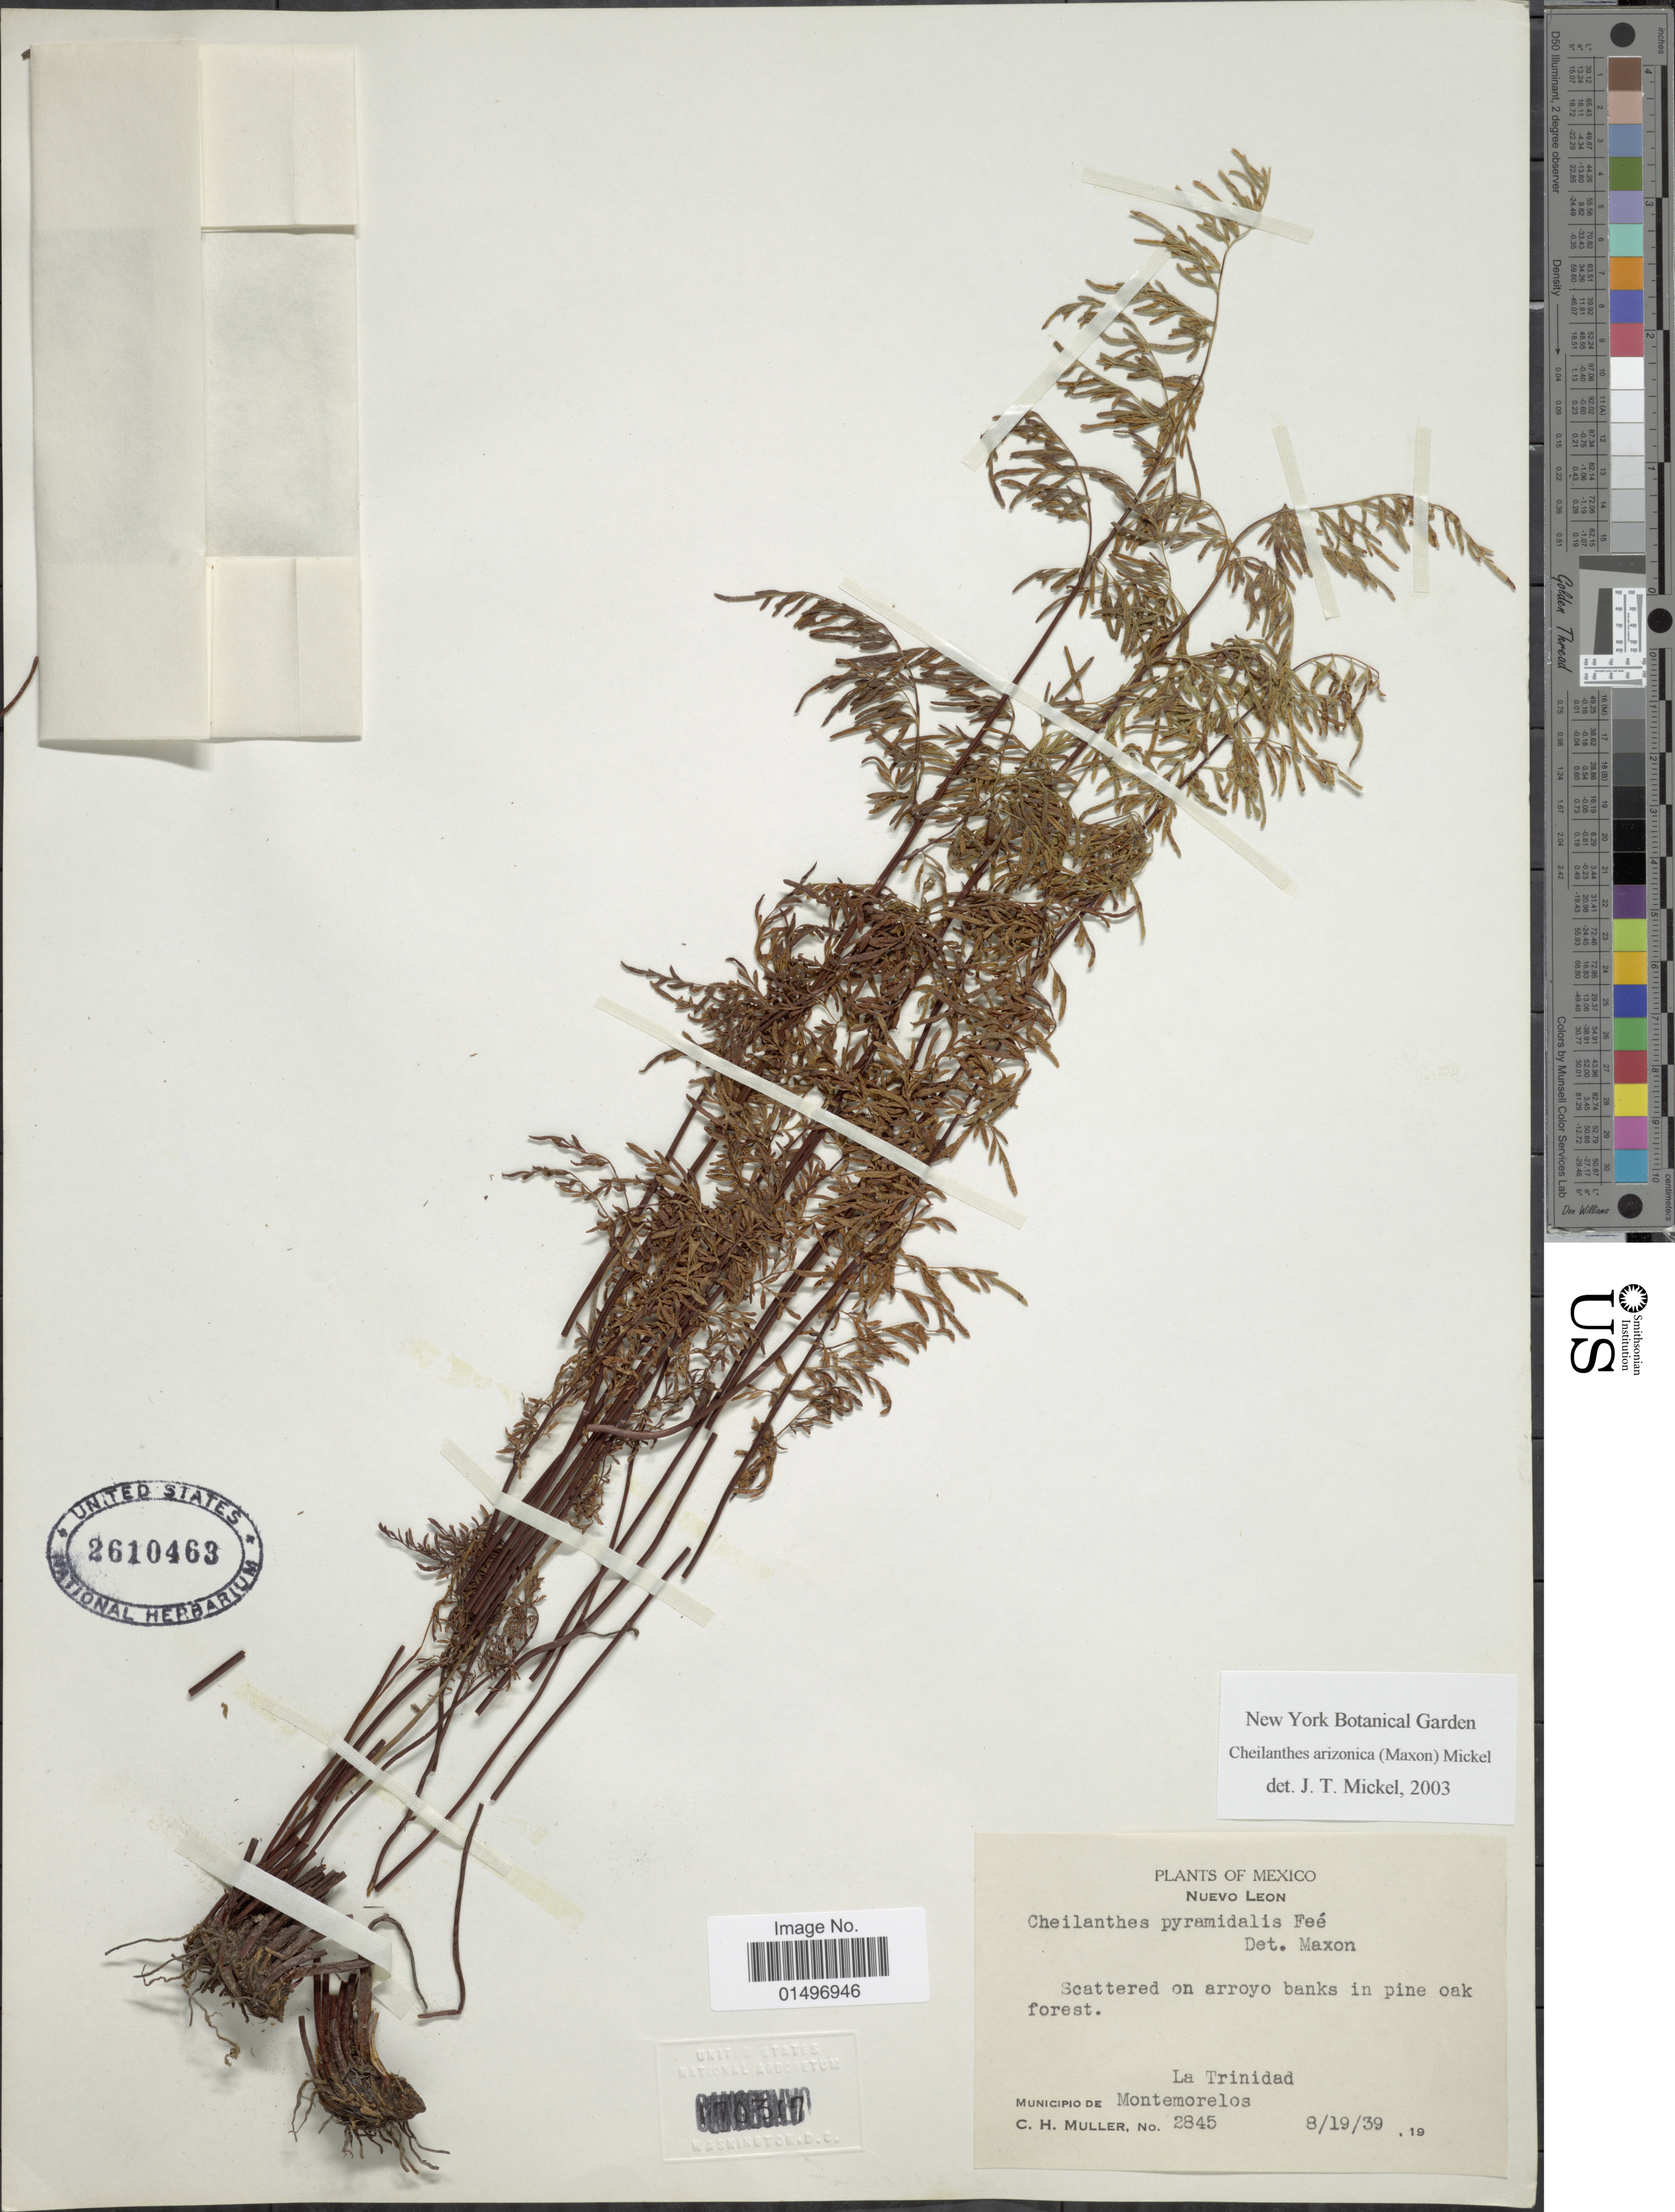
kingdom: Plantae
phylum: Tracheophyta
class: Polypodiopsida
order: Polypodiales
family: Pteridaceae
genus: Gaga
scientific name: Gaga arizonica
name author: (Maxon) Fay W. Li & Windham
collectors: C. H. Müller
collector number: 2845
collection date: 1939-08-19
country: Mexico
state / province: Nuevo León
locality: Mexico, Nuevo Leon, La Trinidad, Municipio de Montemorelos.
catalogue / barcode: US 2610463